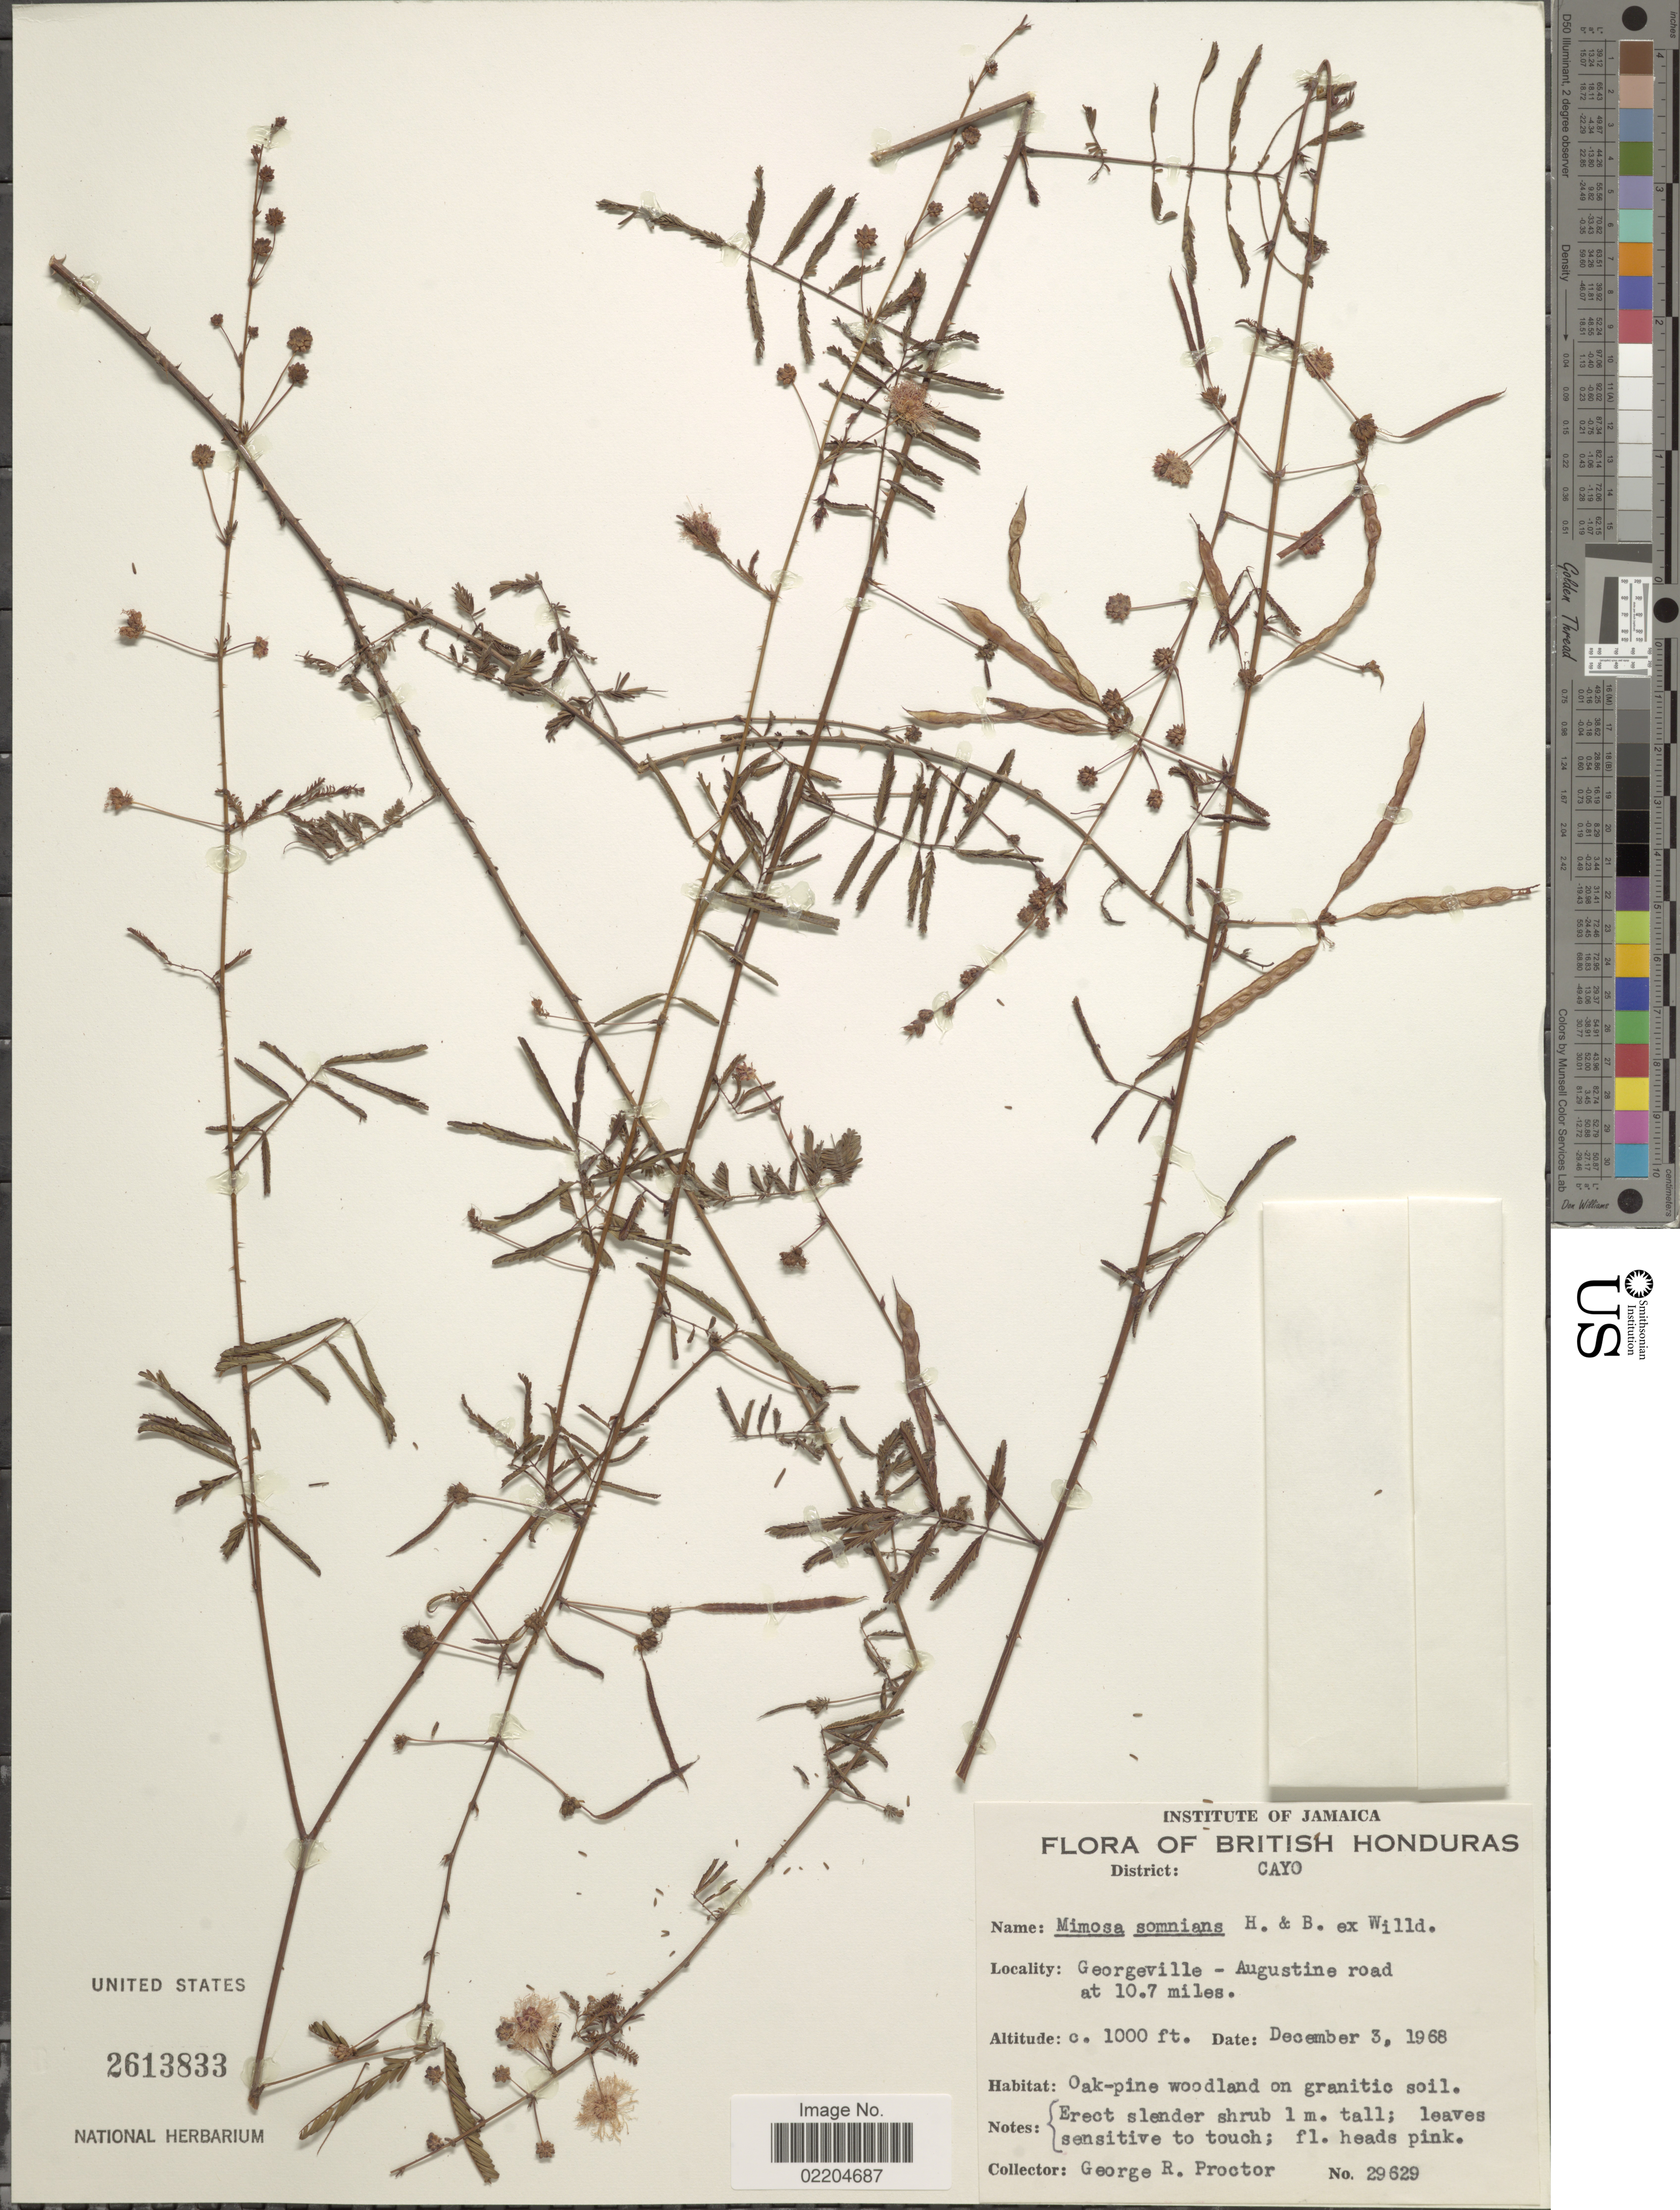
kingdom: Plantae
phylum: Tracheophyta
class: Magnoliopsida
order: Fabales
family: Fabaceae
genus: Mimosa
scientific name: Mimosa somnians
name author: Humb. & Bonpl. ex Willd.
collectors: G. R. Proctor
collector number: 29629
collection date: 1968-12-03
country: Belize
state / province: Cayo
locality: British Honduras, District: Cayo. Georgeville - Augustine road at 10.7 miles.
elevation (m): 305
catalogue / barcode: US 2613833